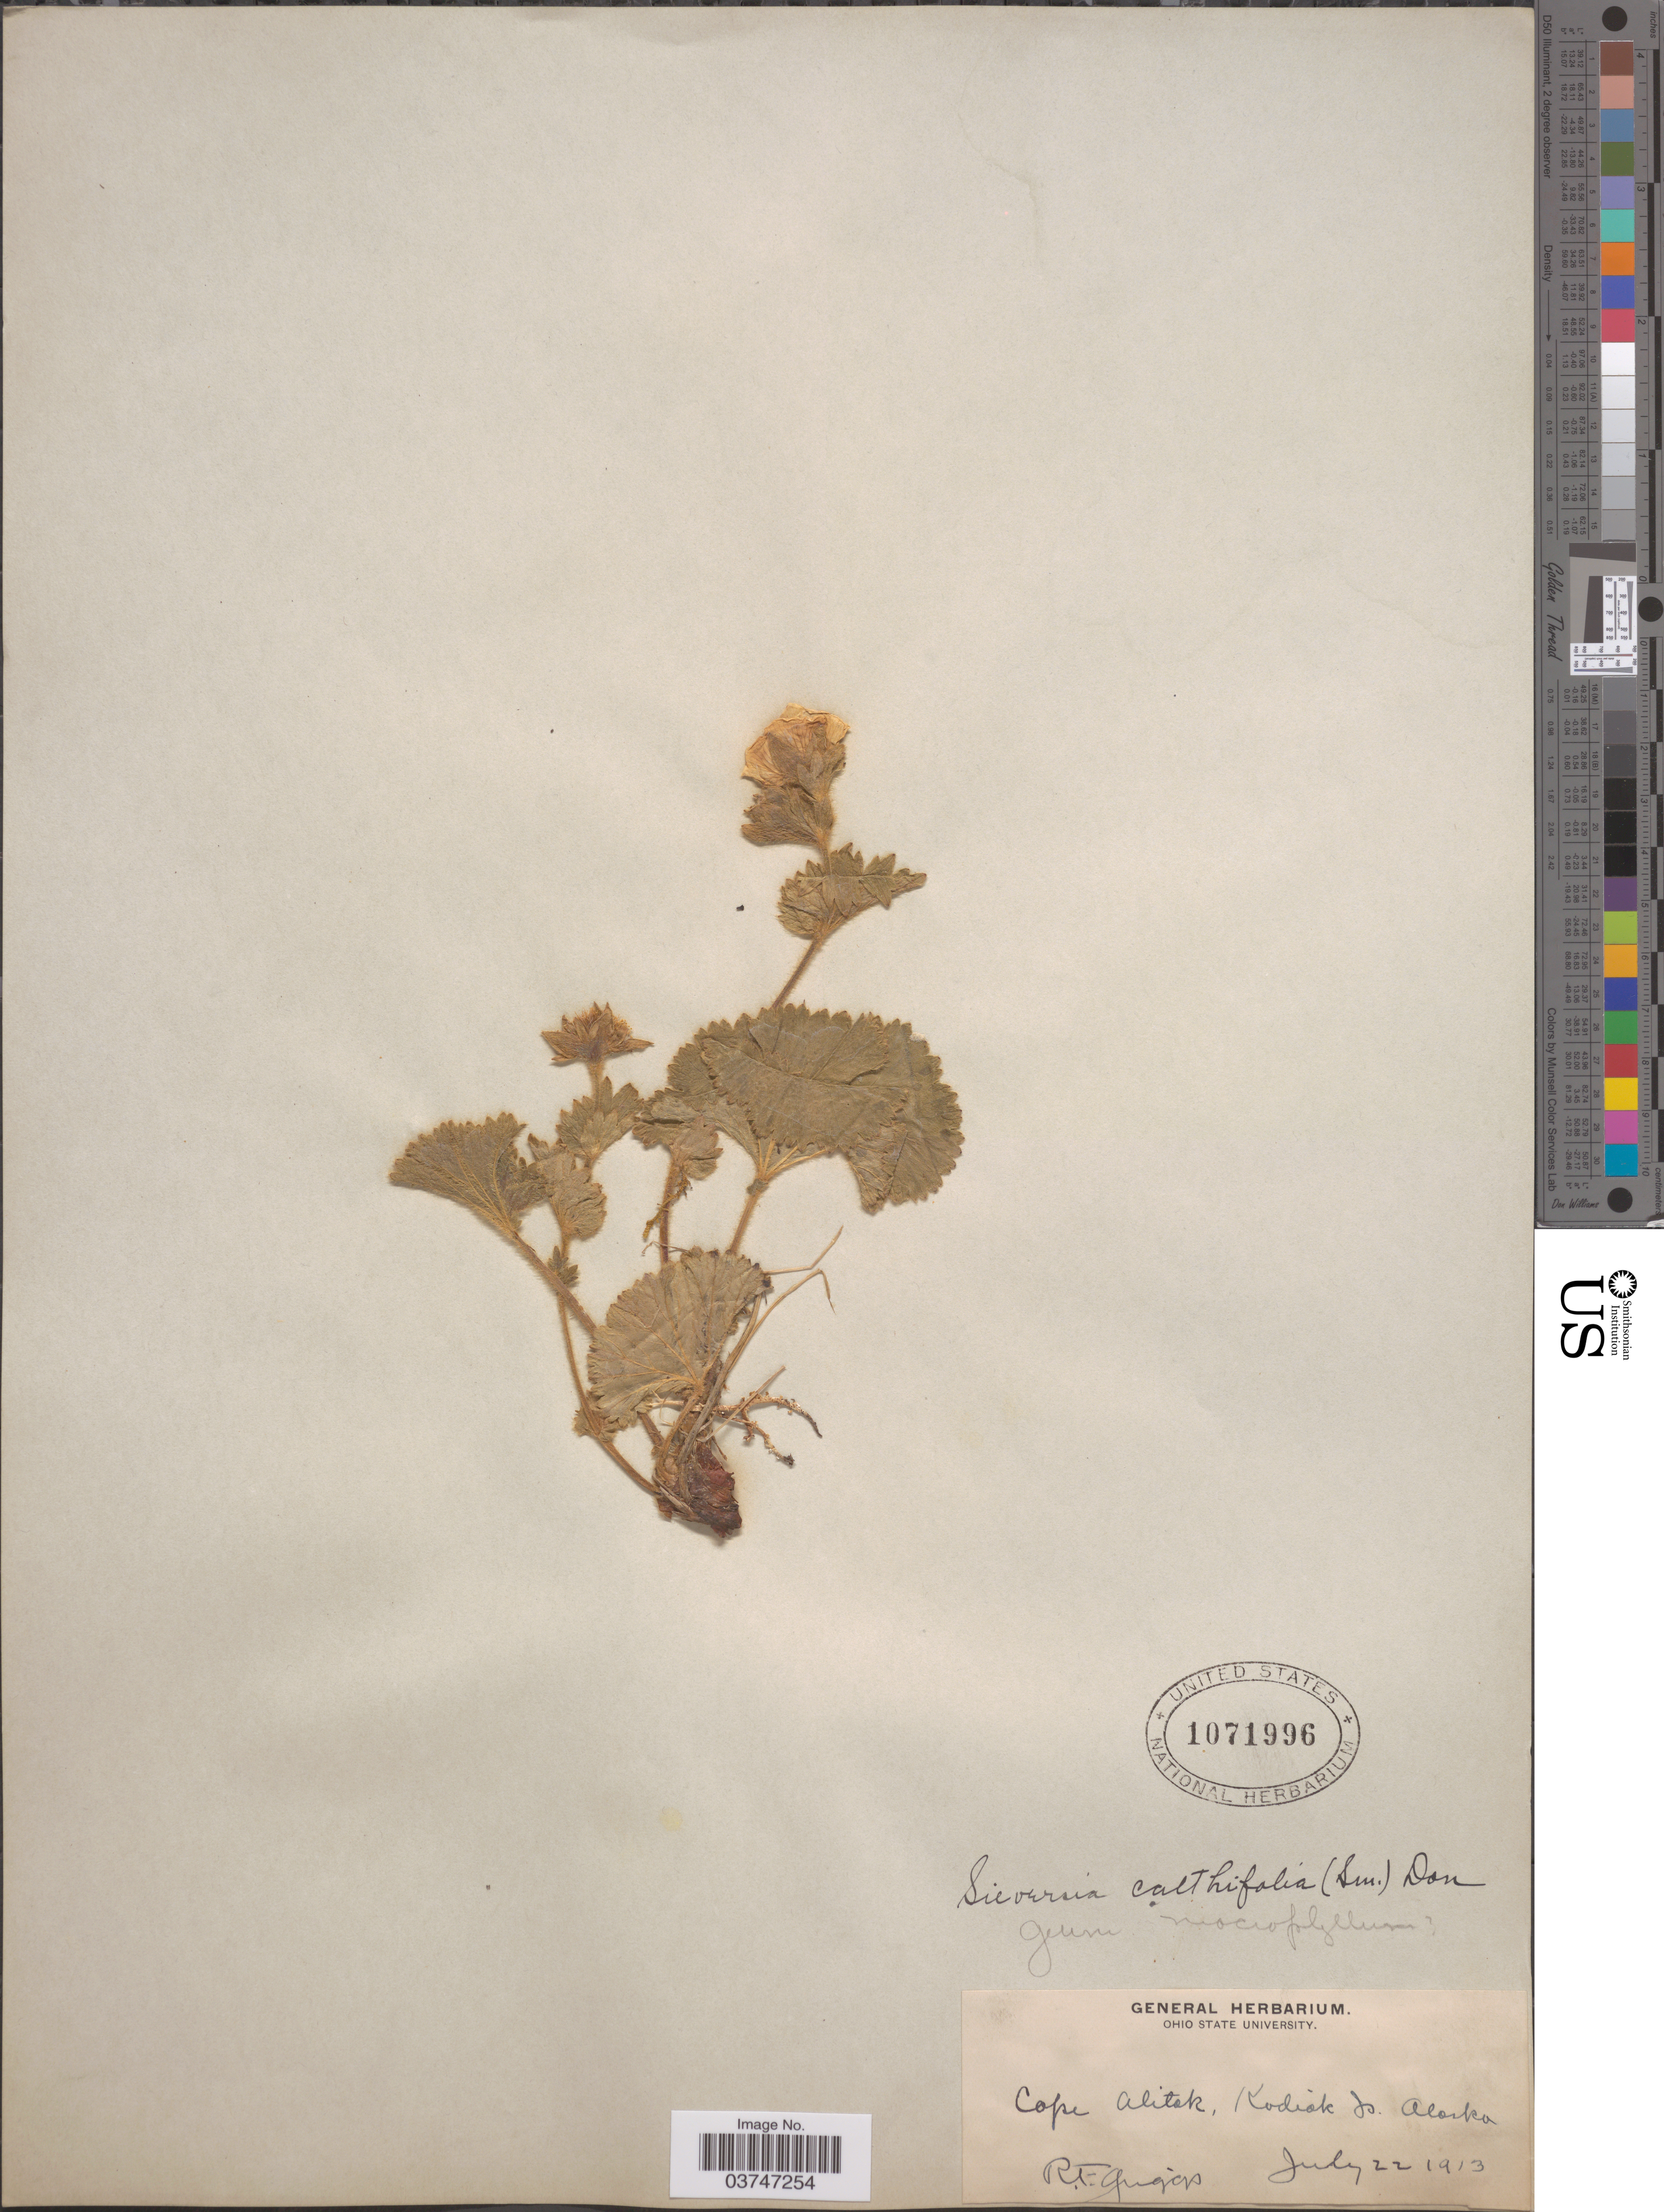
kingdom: Plantae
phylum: Tracheophyta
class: Magnoliopsida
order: Rosales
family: Rosaceae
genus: Geum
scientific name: Geum calthifolium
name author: Menzies ex Sm.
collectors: R. F. Griggs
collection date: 1913-07-22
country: United States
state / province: Alaska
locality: Cape Alitak, Kodiak Is.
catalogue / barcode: US 1071996